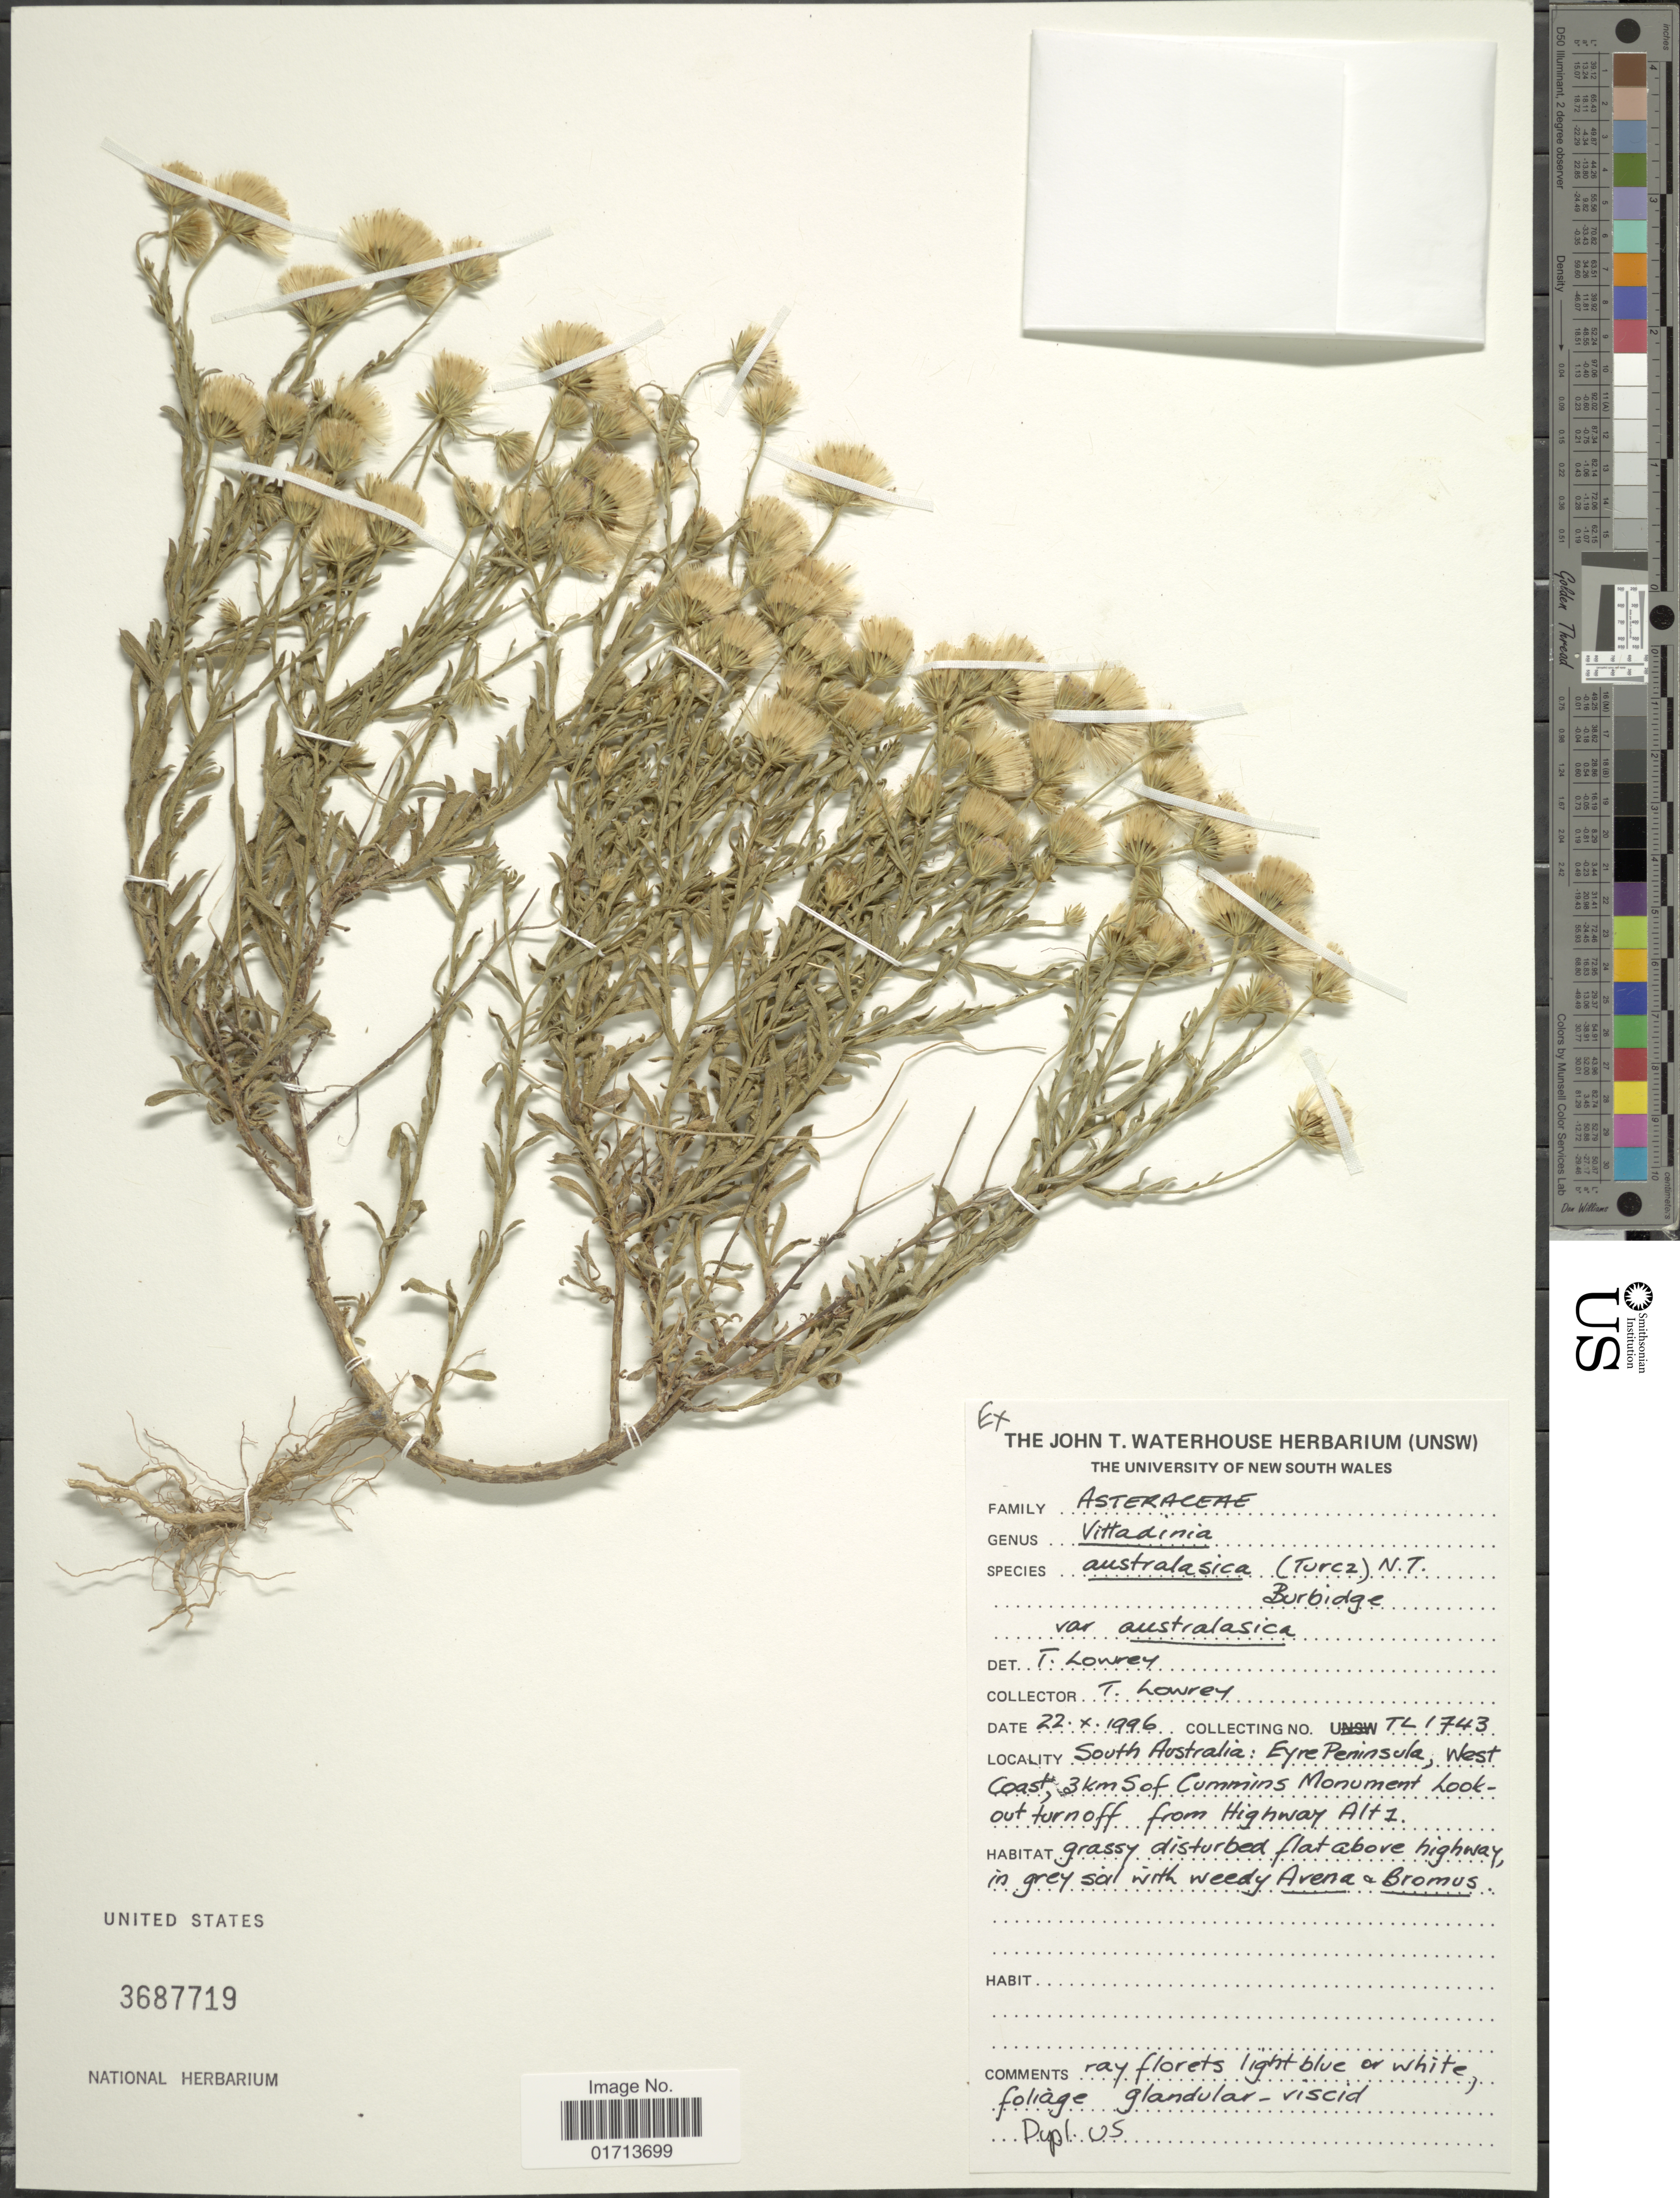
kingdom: Plantae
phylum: Tracheophyta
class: Magnoliopsida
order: Asterales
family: Asteraceae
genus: Vittadinia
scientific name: Vittadinia australasica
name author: (Turcz.) N.T. Burb.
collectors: T. Lowrey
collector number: TL1743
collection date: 1996-10-22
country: Australia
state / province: South Australia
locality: Eyre Peninsula, West Coast, 3 km S of Cummins Monument Lookout turnoff from Highway Alt 1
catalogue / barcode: US 3687719